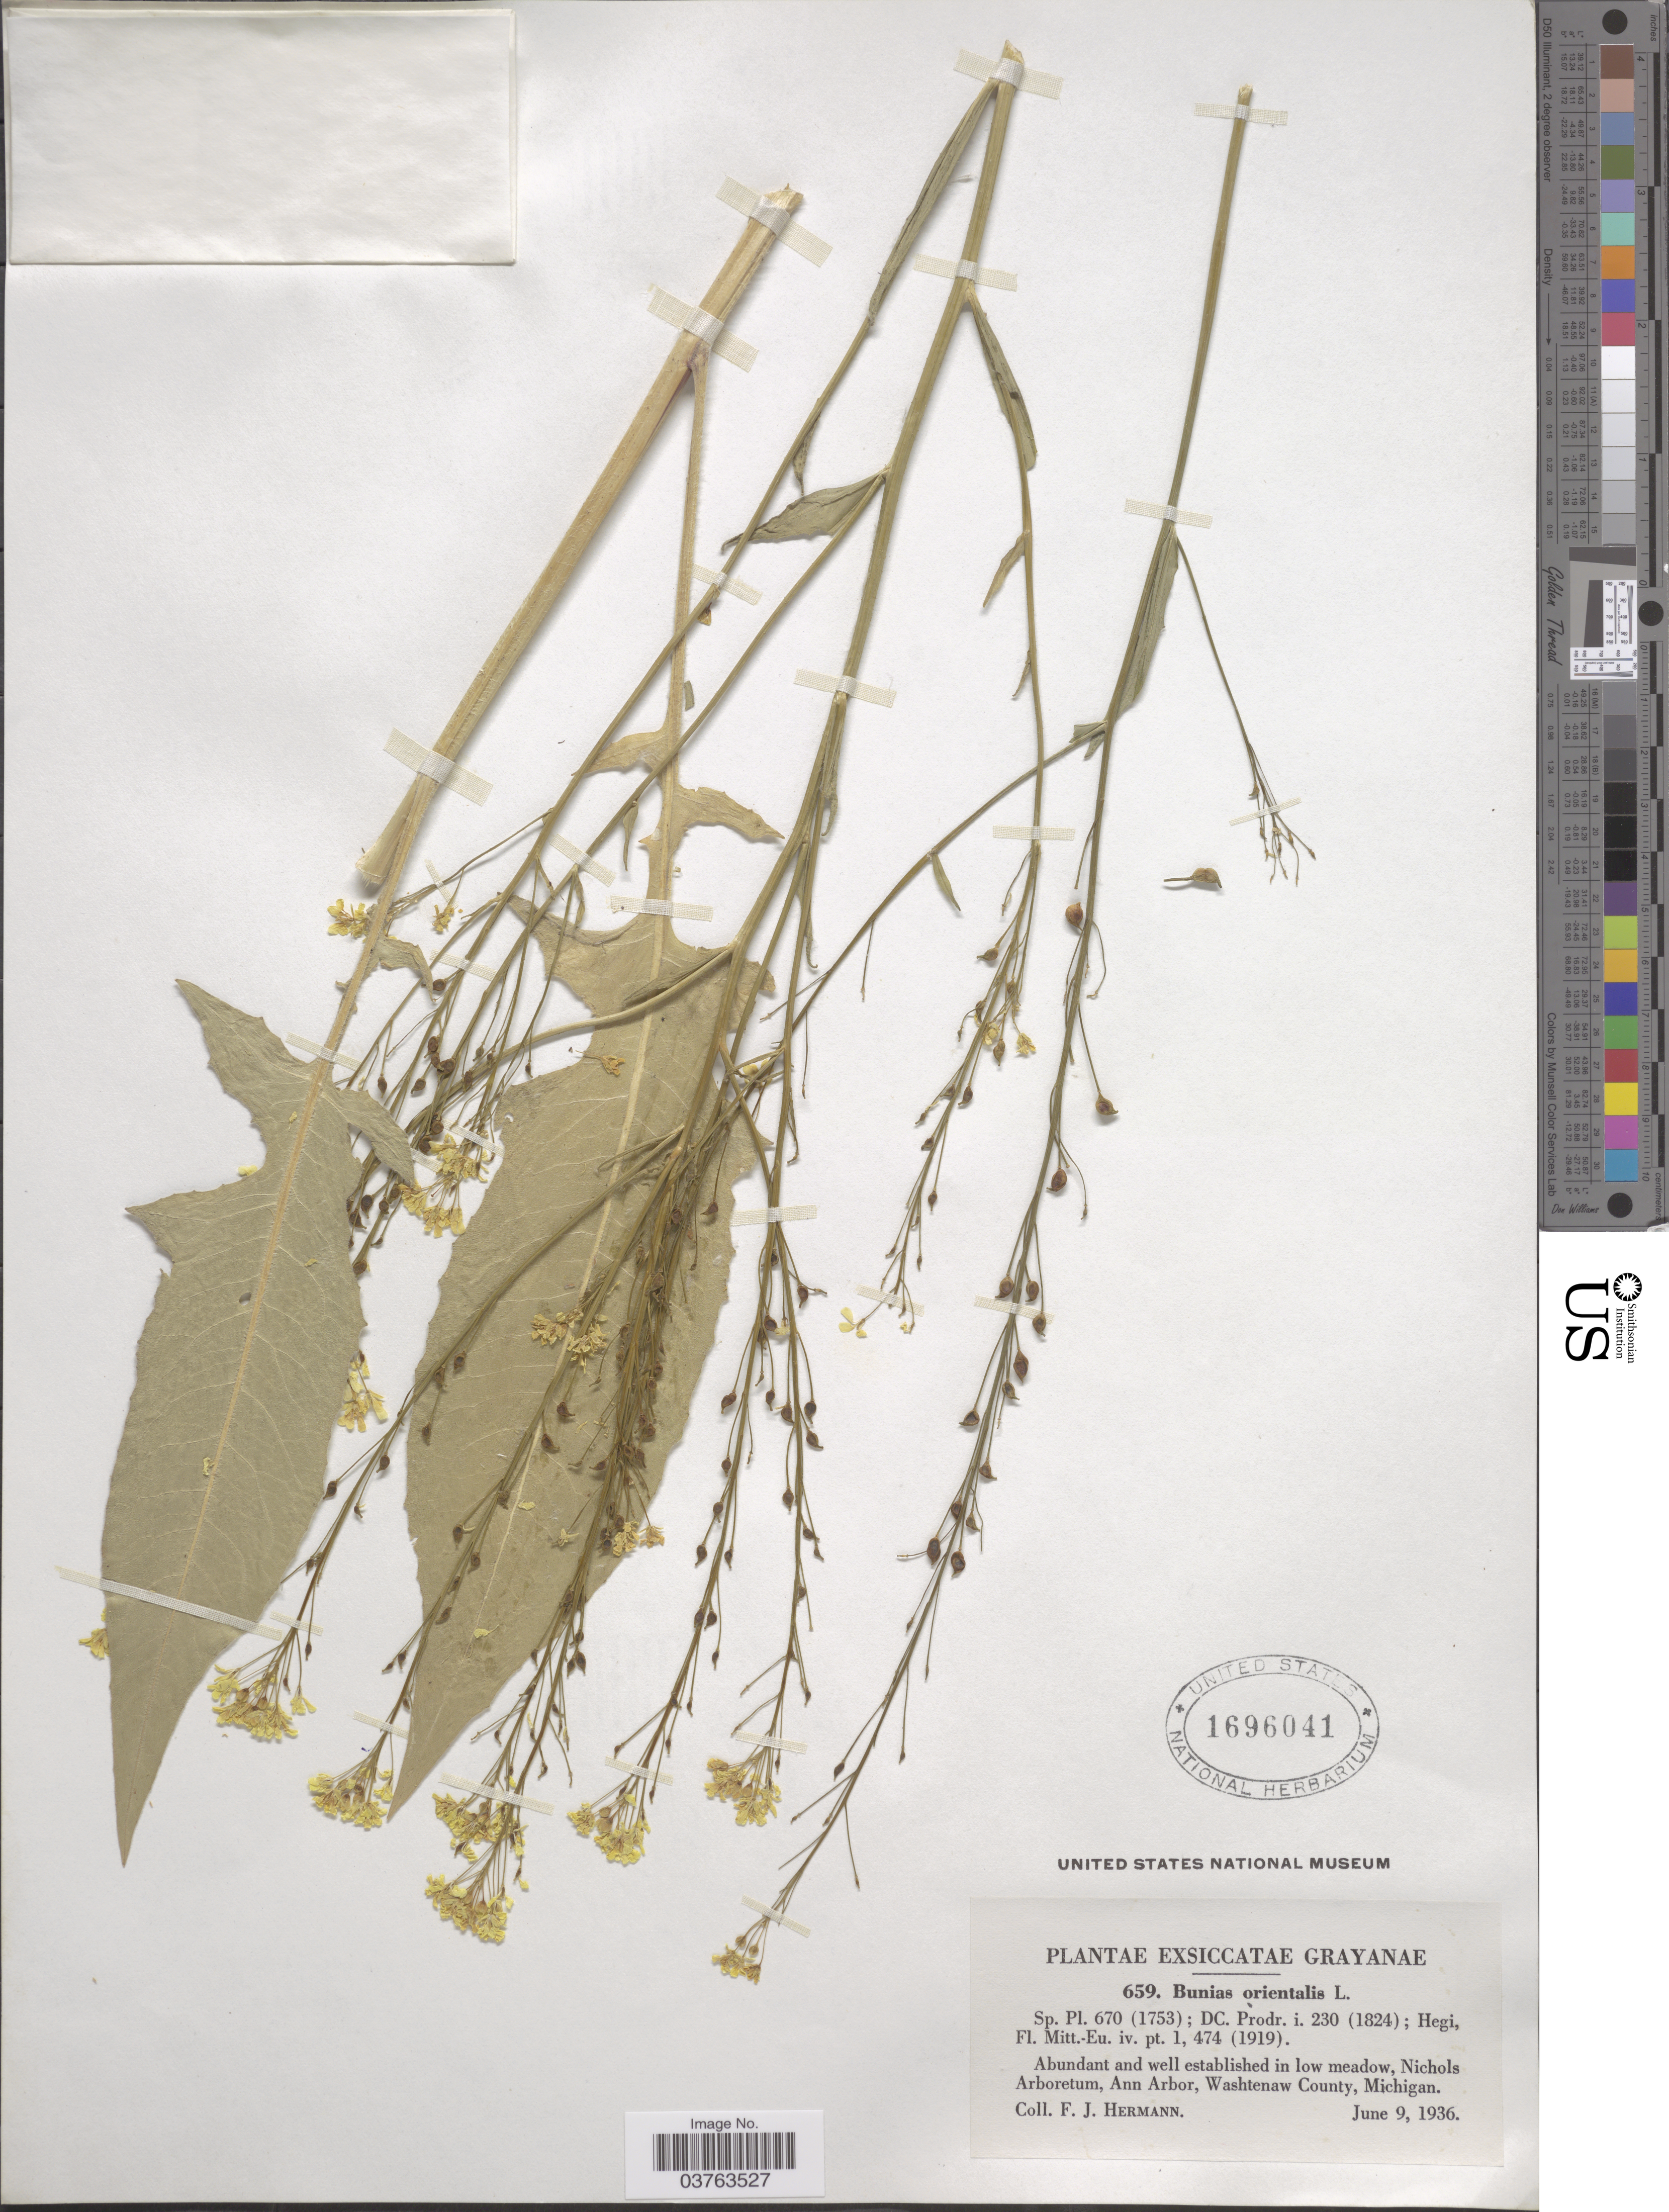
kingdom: Plantae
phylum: Tracheophyta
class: Magnoliopsida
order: Brassicales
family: Brassicaceae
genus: Bunias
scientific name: Bunias orientalis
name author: L.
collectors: F. J. Hermann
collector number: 659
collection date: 1936-06-09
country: United States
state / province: Michigan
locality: Nichols Arboretum, Ann Arbor, Washtenaw County.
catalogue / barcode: US 1696041